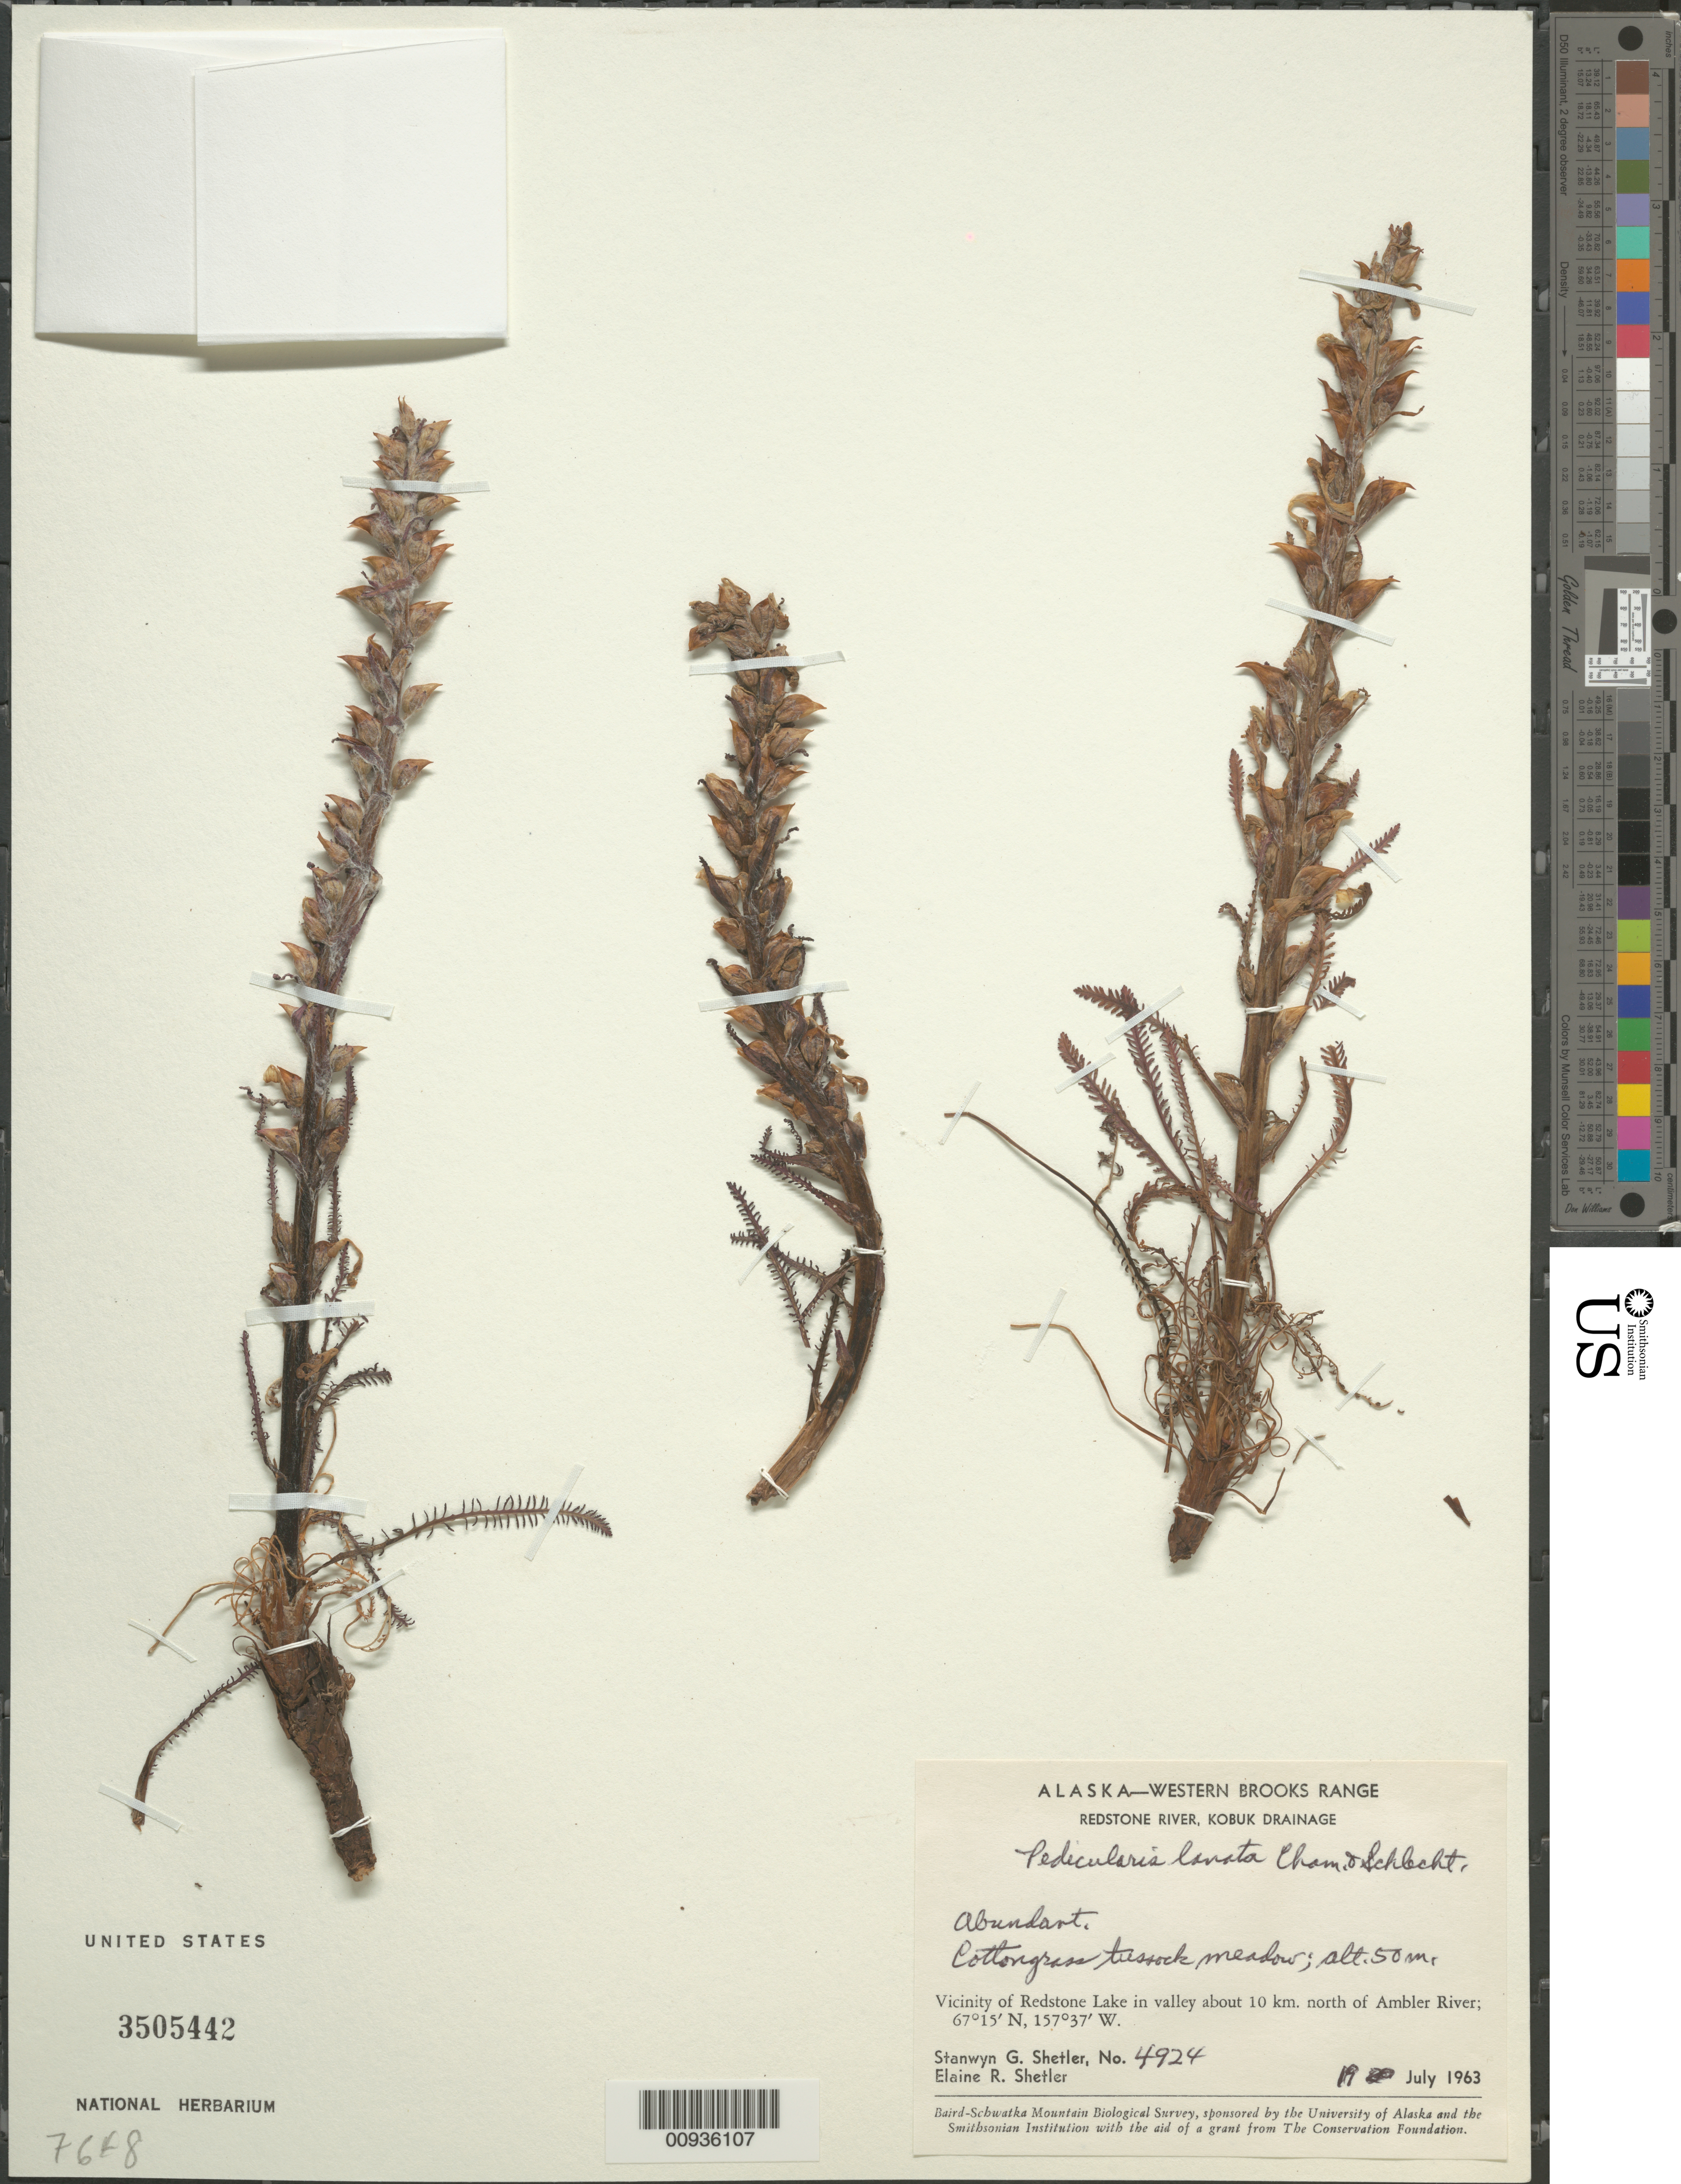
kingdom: Plantae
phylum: Tracheophyta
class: Magnoliopsida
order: Lamiales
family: Orobanchaceae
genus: Pedicularis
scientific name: Pedicularis lanata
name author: Willd. ex Cham. & Schltdl.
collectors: S. Shetler & E. R. Shetler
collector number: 4924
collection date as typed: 19 Jul 1963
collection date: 1963-07-19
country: United States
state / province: Alaska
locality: Vicinity of Redstone Lake in valley about 10 km. north of Ambler River. Western Brooks Range, Redstone River, Kobuk Drainage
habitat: Cottongrass tussock meadow.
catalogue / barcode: US 3505442